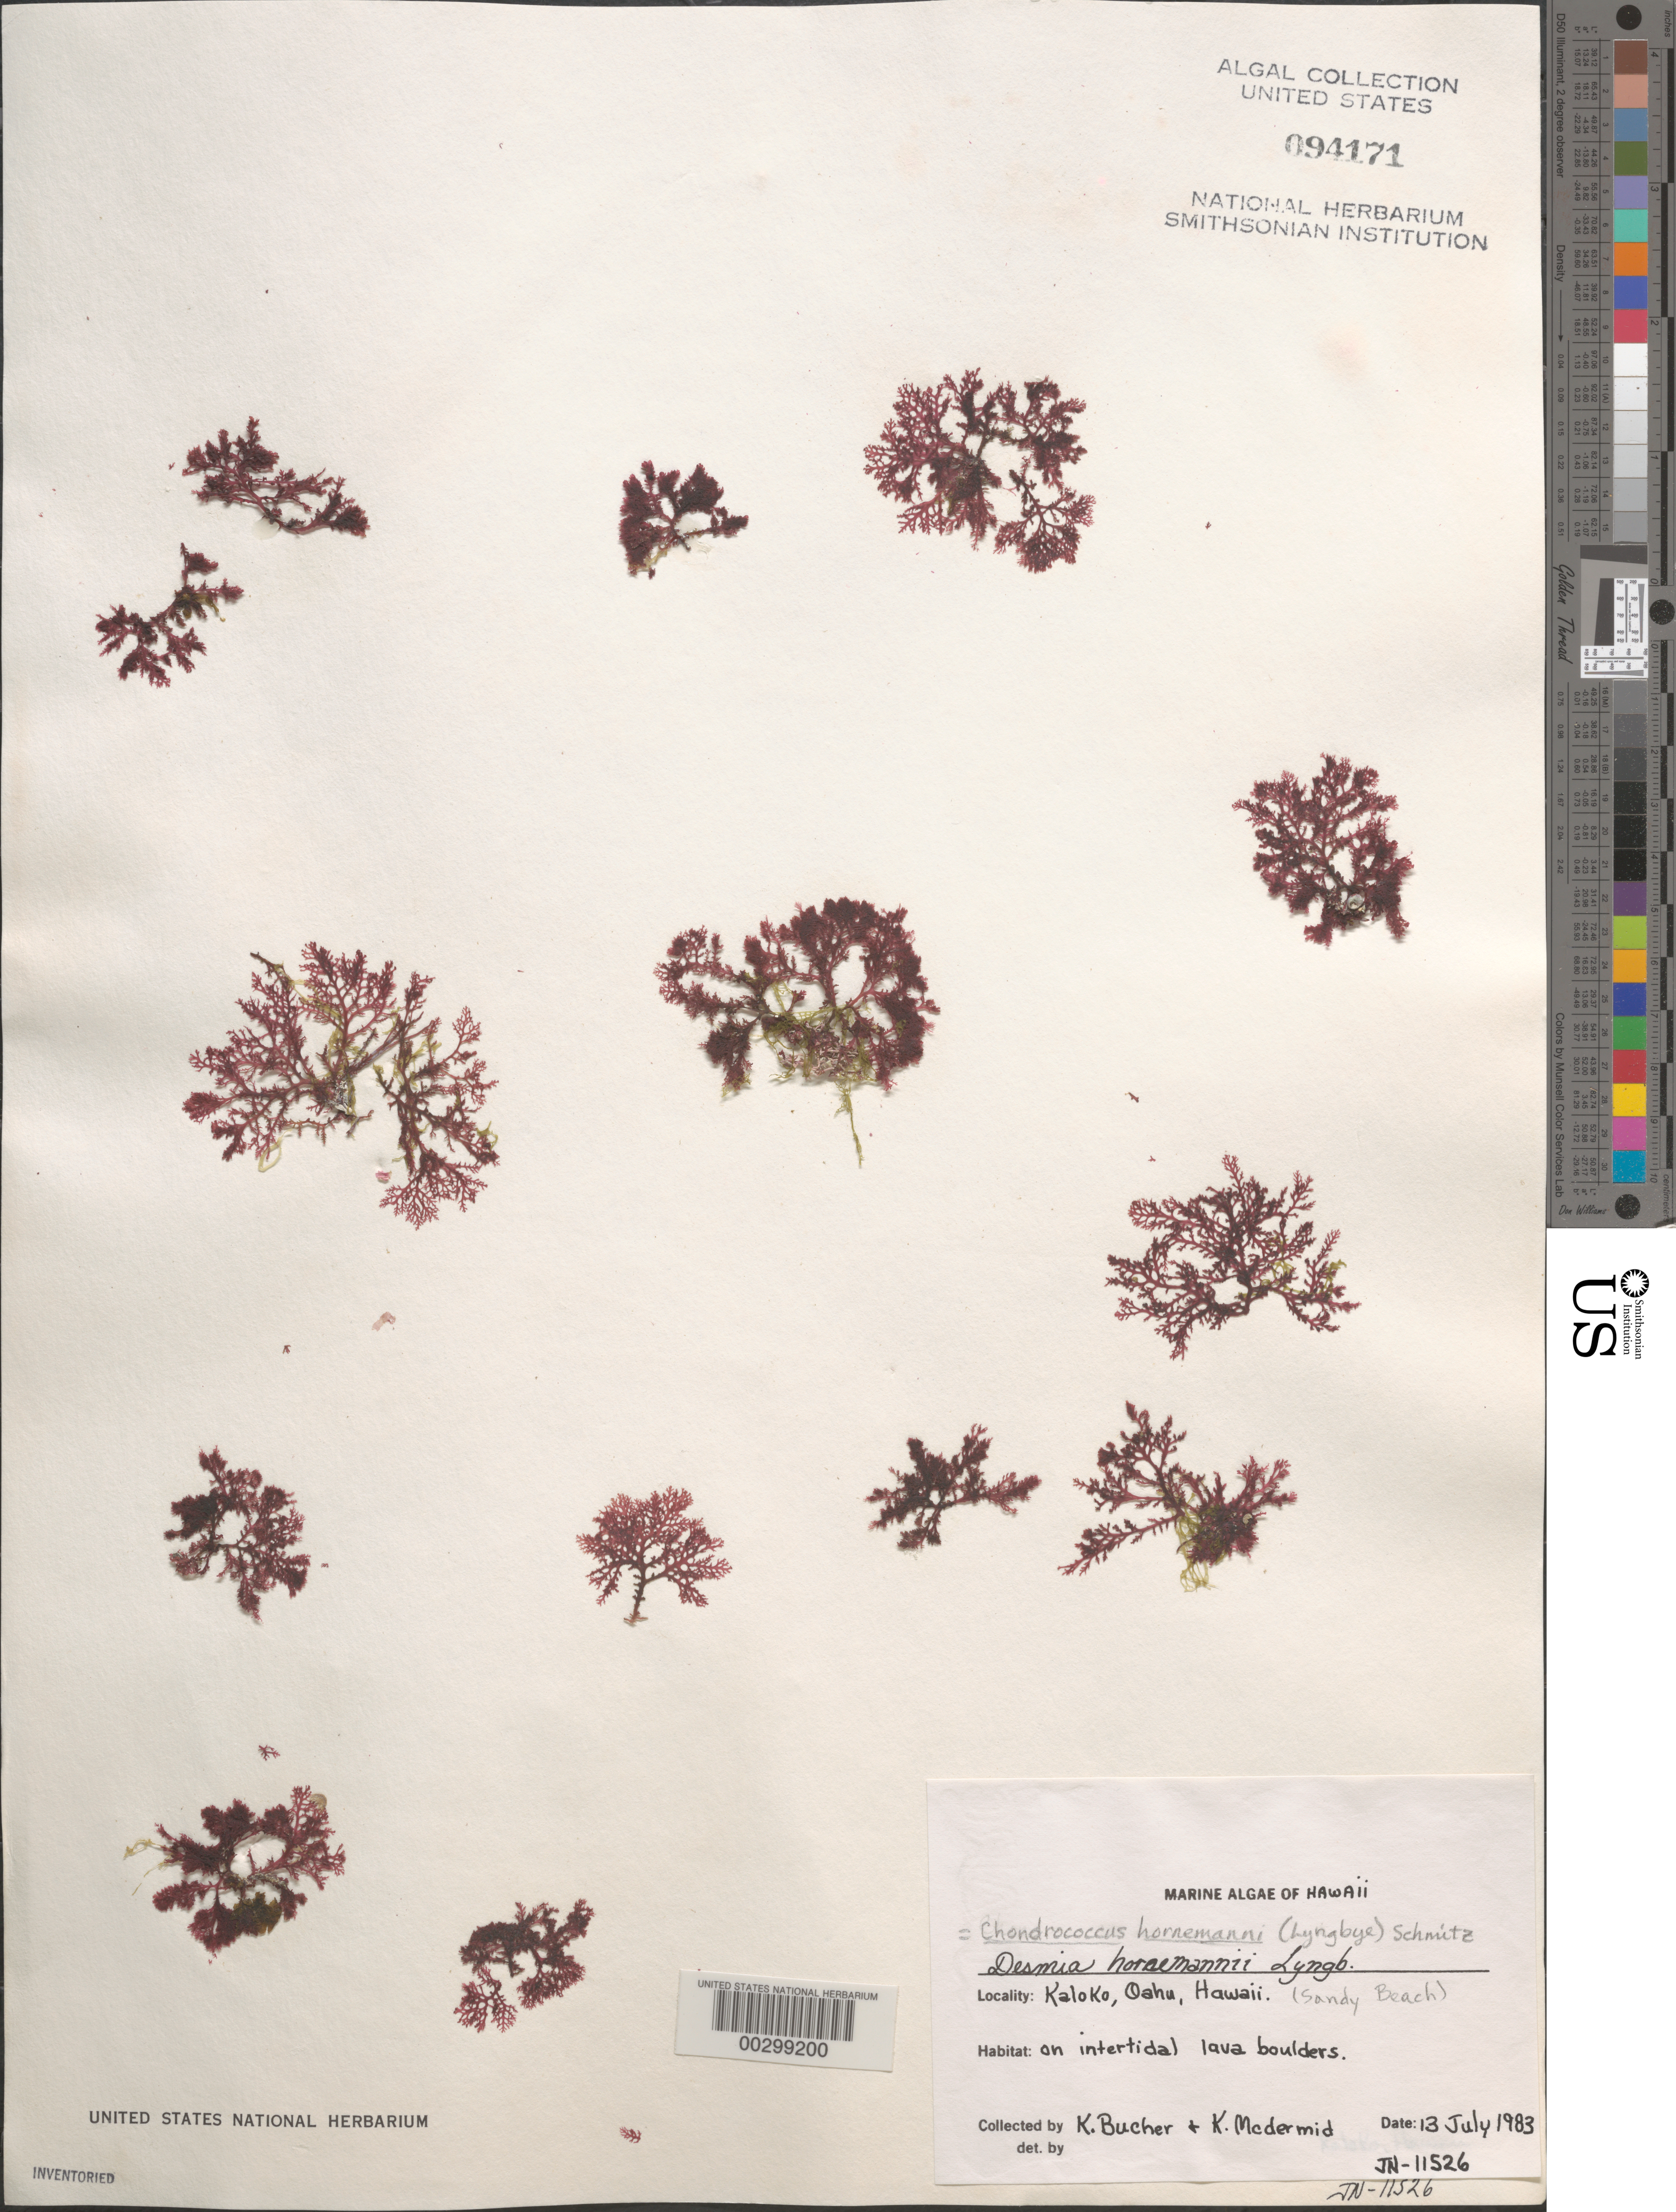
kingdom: Plantae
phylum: Rhodophyta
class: Florideophyceae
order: Gigartinales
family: Rhizophyllidaceae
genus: Portieria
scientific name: Portieria hornemannii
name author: (Lyngbye) P.C. Silva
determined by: Algae name updating Project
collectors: K. E. Bucher & K. McDermid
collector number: Jn-11526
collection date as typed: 13 Jul 1983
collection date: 1983-07-13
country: United States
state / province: Hawaii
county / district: Honolulu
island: Oahu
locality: Kaloko, Sandy Beach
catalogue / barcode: US 94171